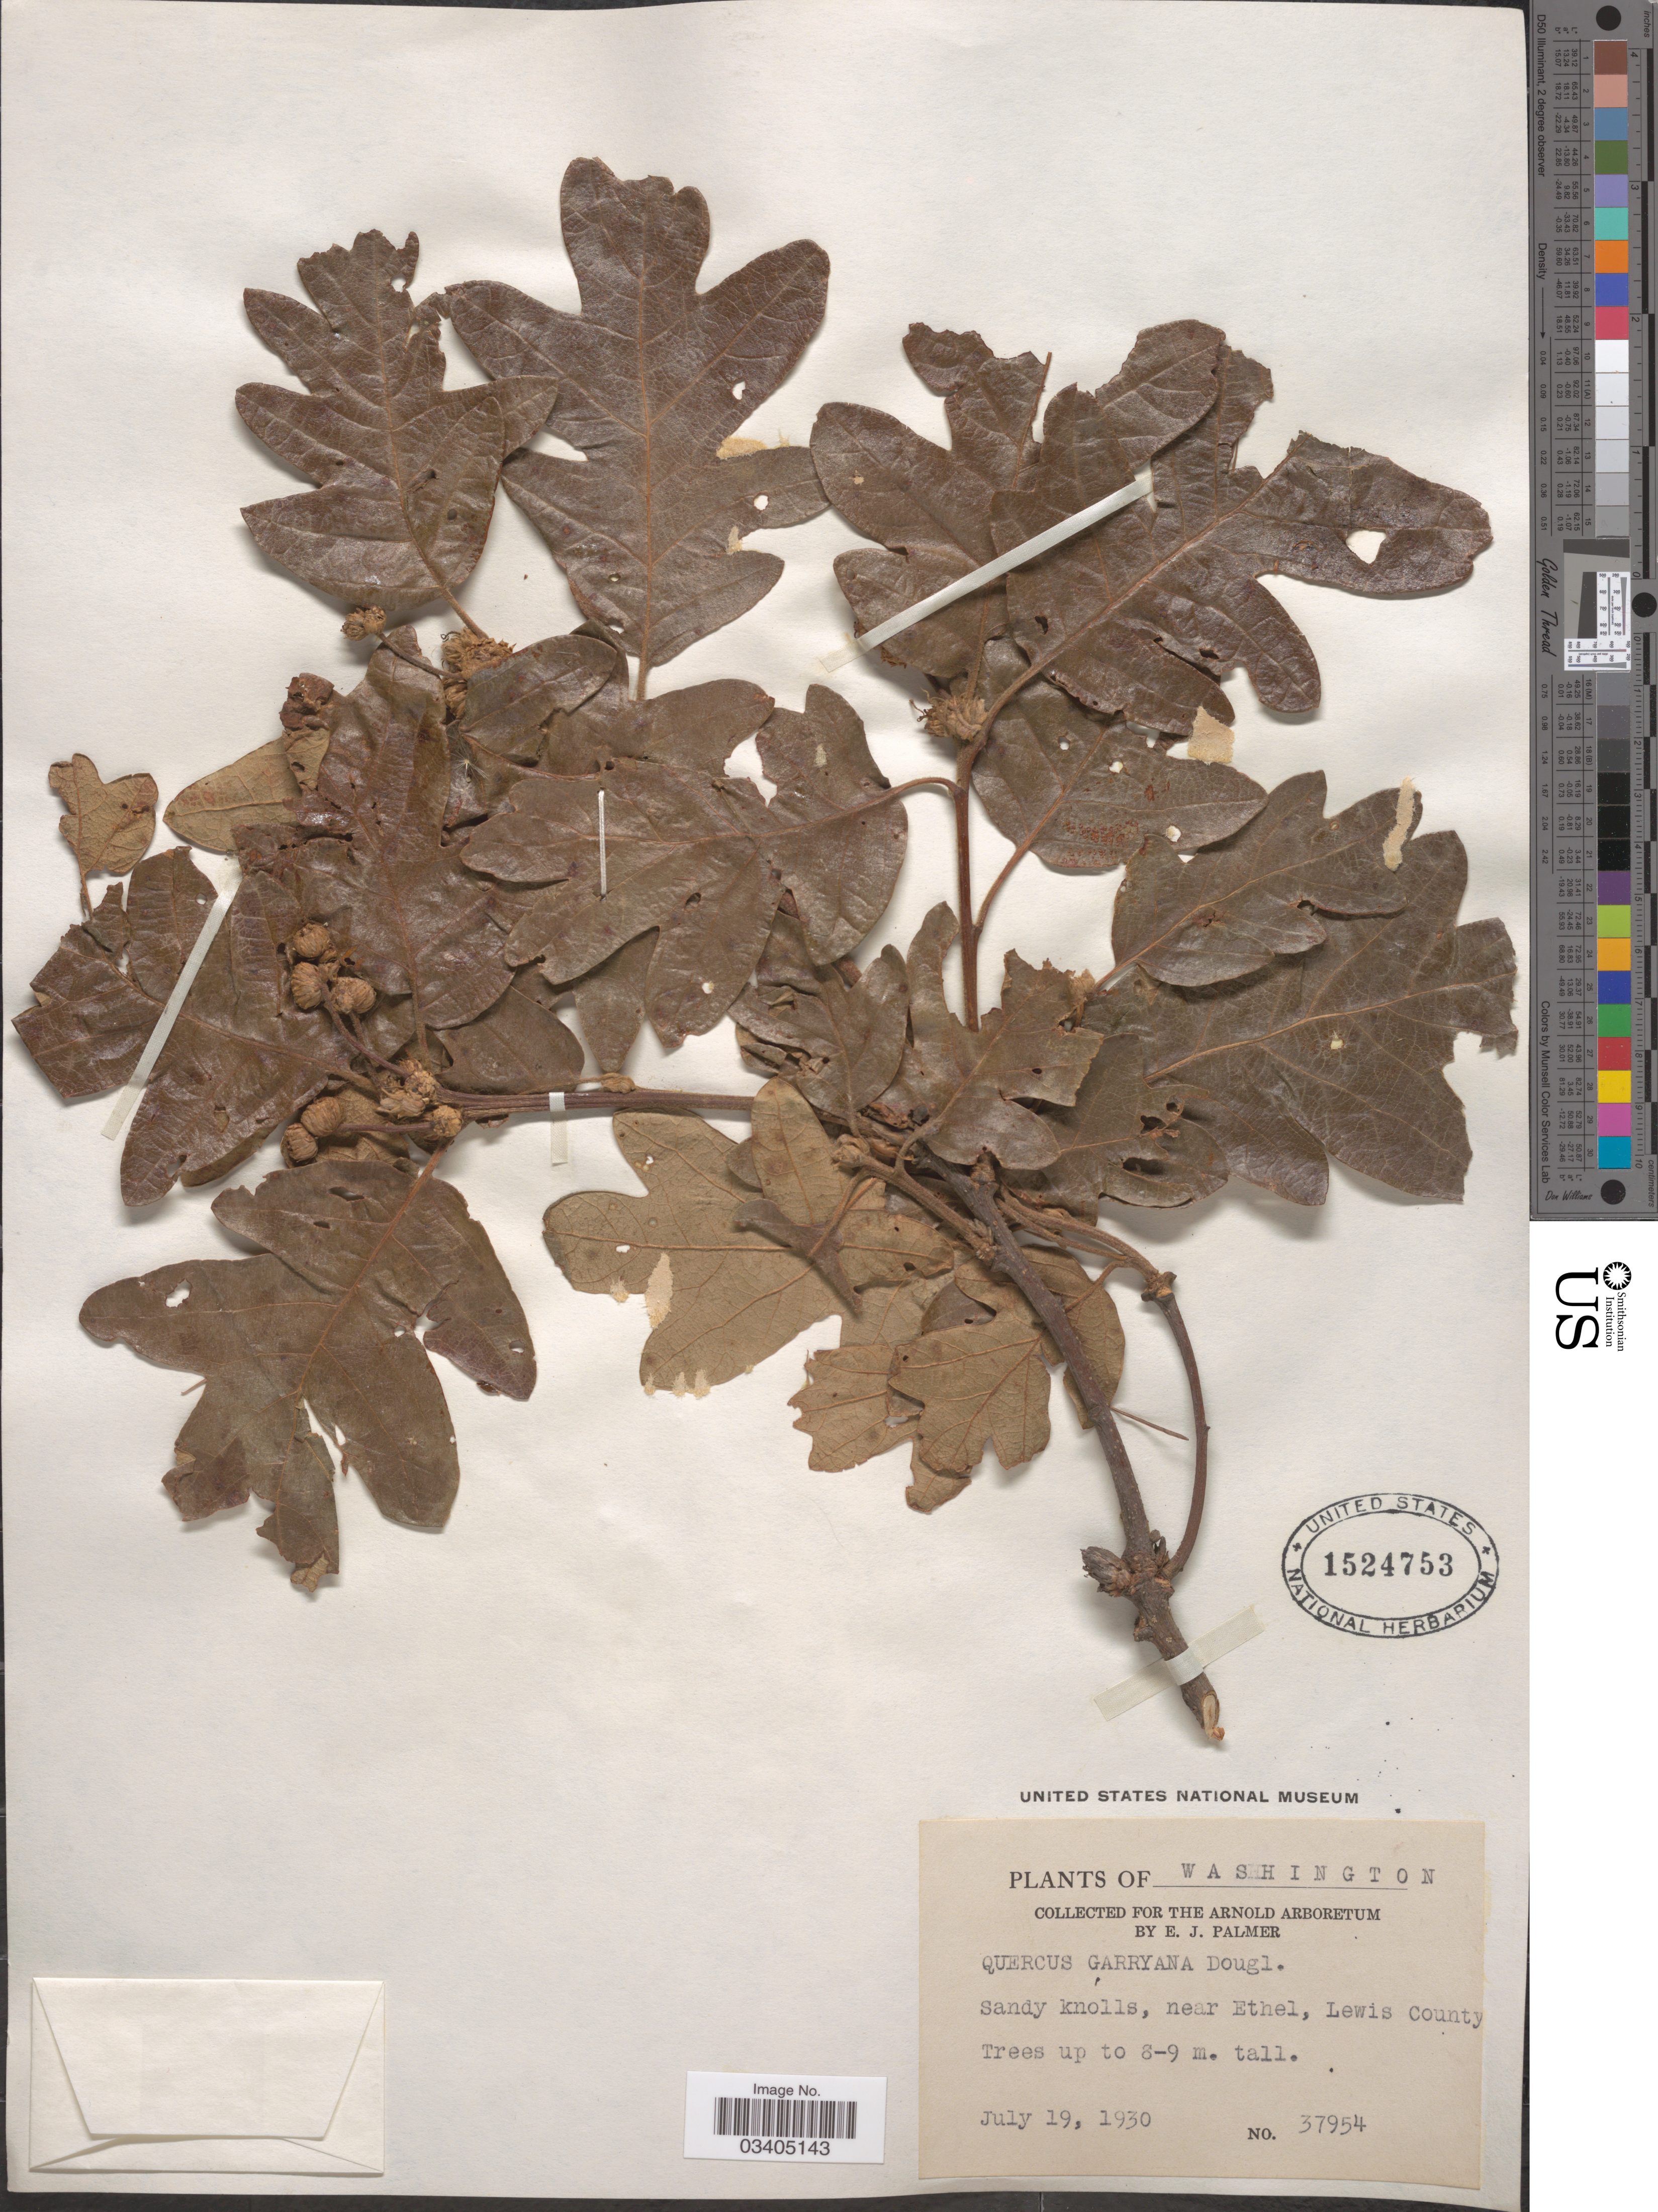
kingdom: Plantae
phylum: Tracheophyta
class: Magnoliopsida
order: Fagales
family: Fagaceae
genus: Quercus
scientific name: Quercus garryana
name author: Douglas ex Hook.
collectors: E. J. Palmer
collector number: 37954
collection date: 1930-07-19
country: United States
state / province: Washington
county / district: Lewis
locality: Sandy knolls, near Ethel, Lewis County.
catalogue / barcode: US 1524753